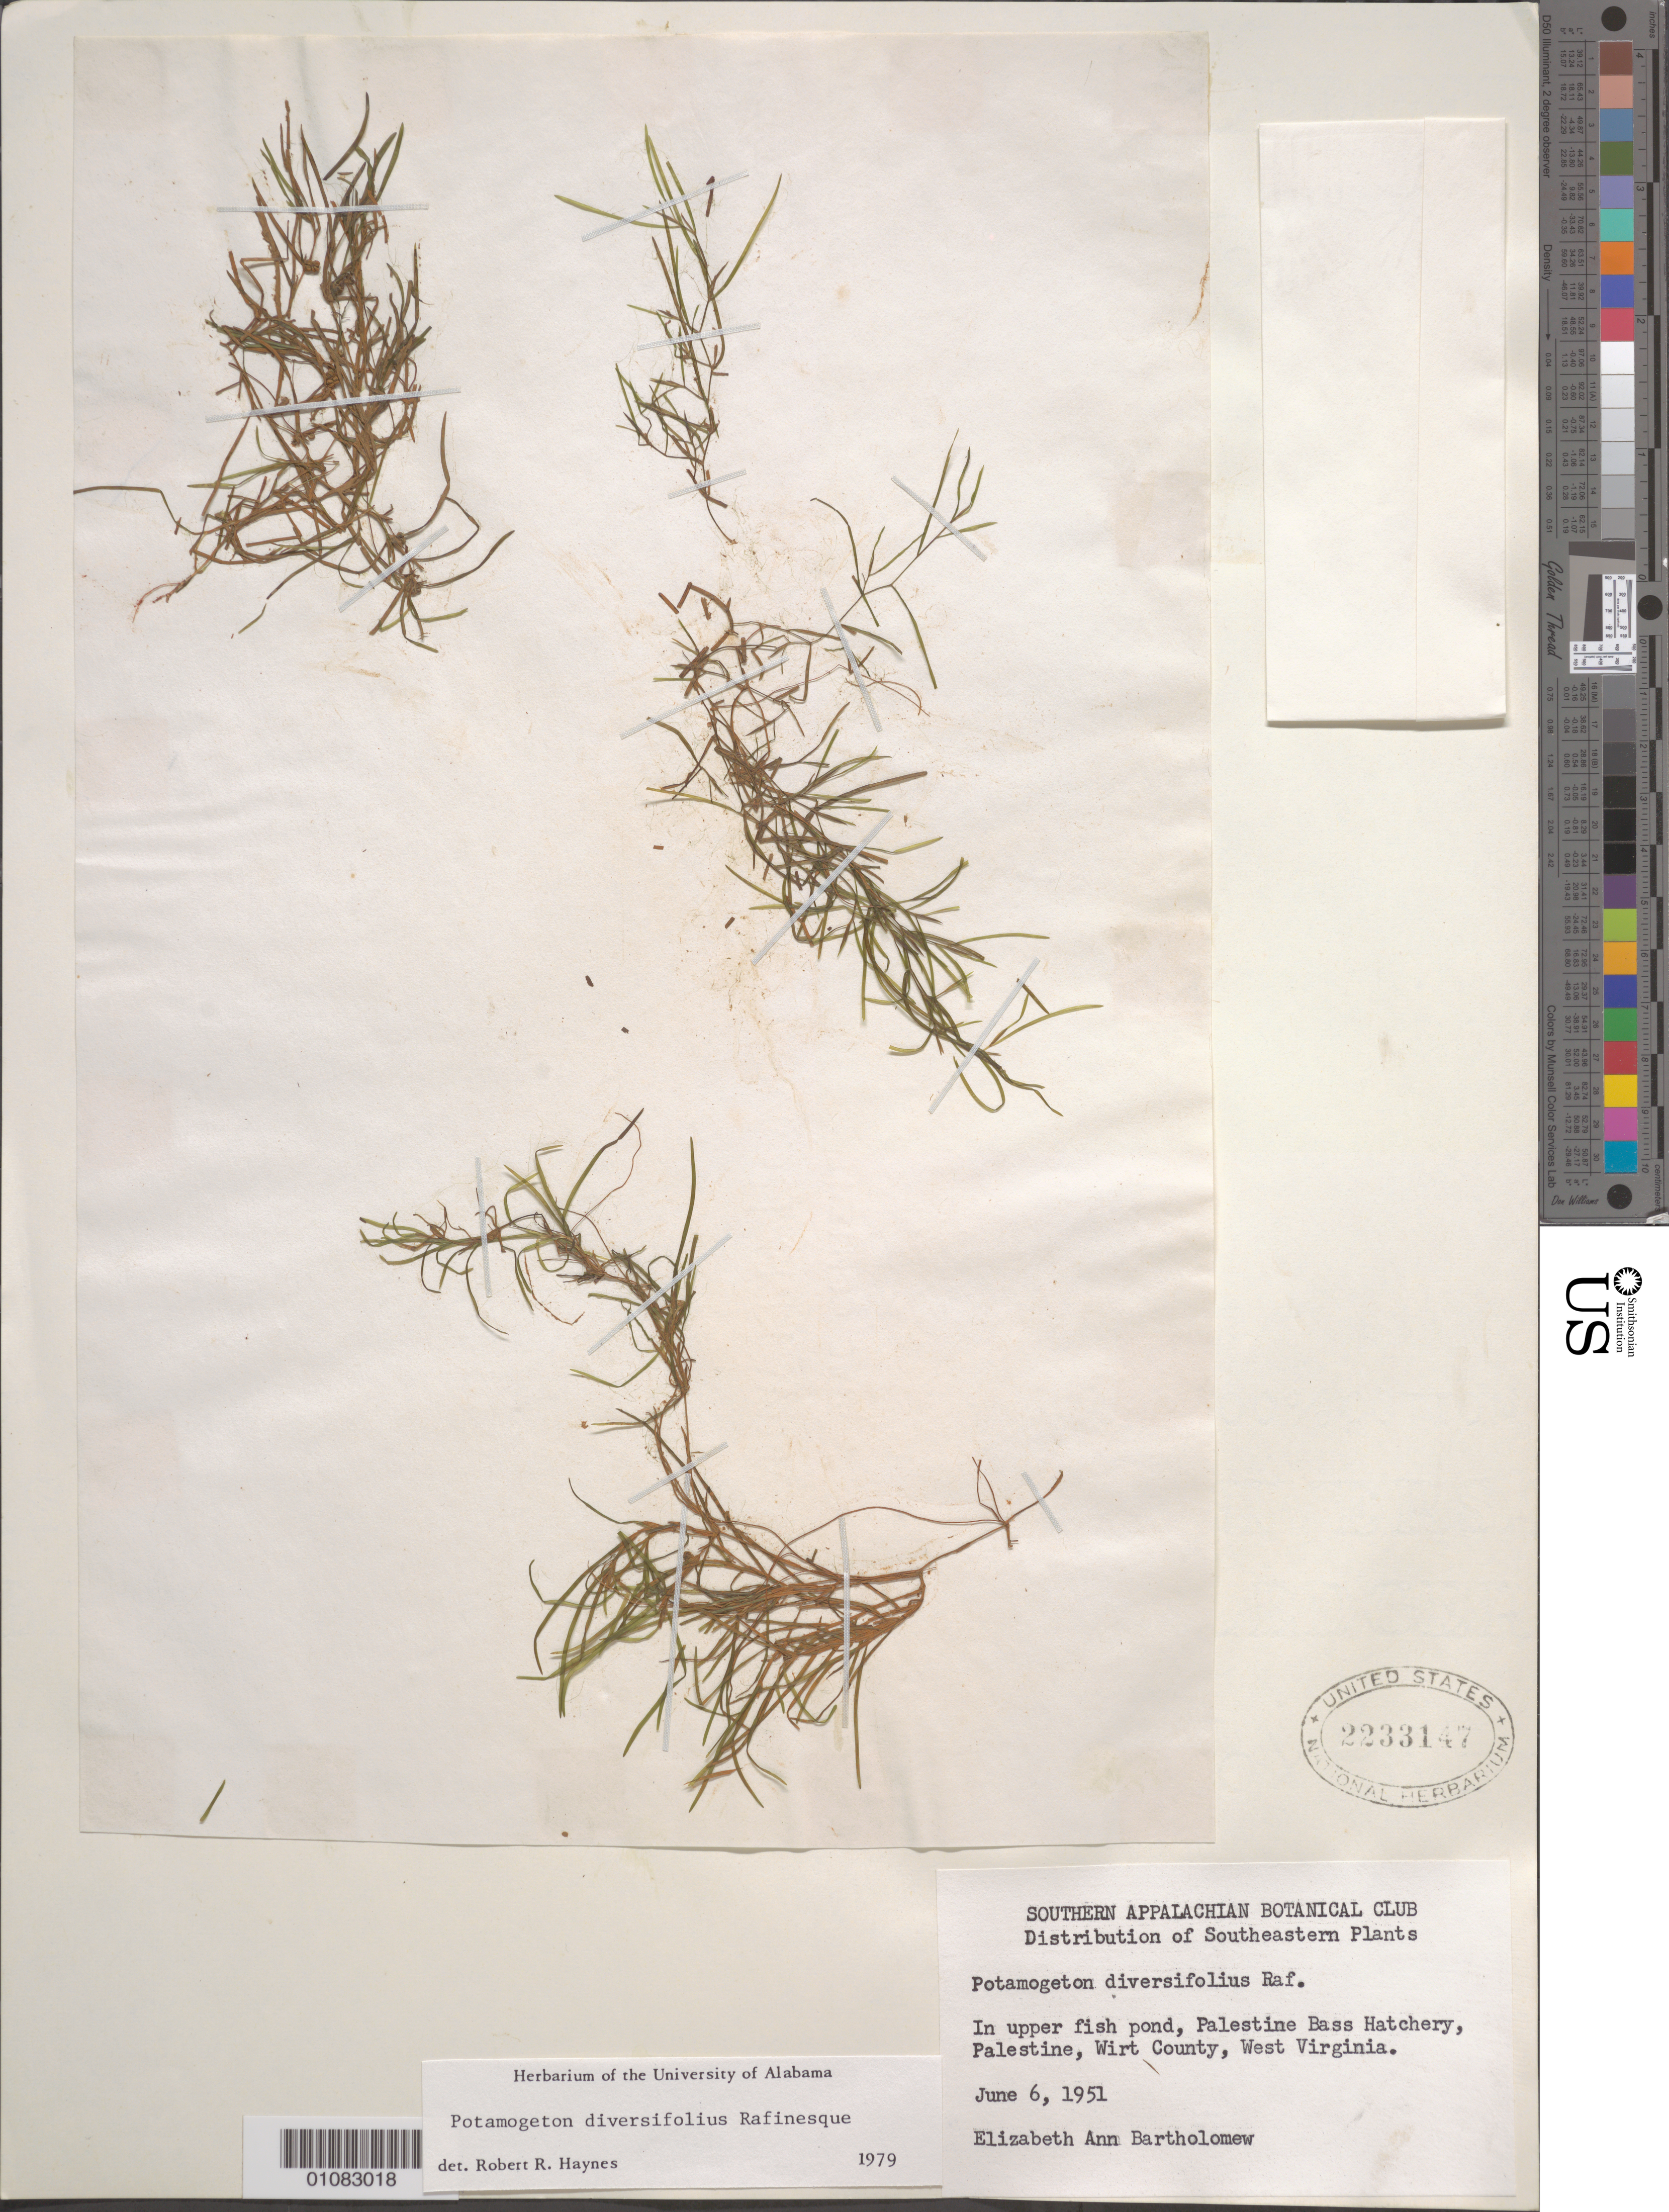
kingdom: Plantae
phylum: Tracheophyta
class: Liliopsida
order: Alismatales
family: Potamogetonaceae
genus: Potamogeton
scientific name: Potamogeton diversifolius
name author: Raf.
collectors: E. Bartholomew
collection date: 1951-06-06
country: United States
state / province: West Virginia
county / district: Wirt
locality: Palestine, Palestine Bass Hatchery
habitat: In upper fish pond.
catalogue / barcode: US 2233147